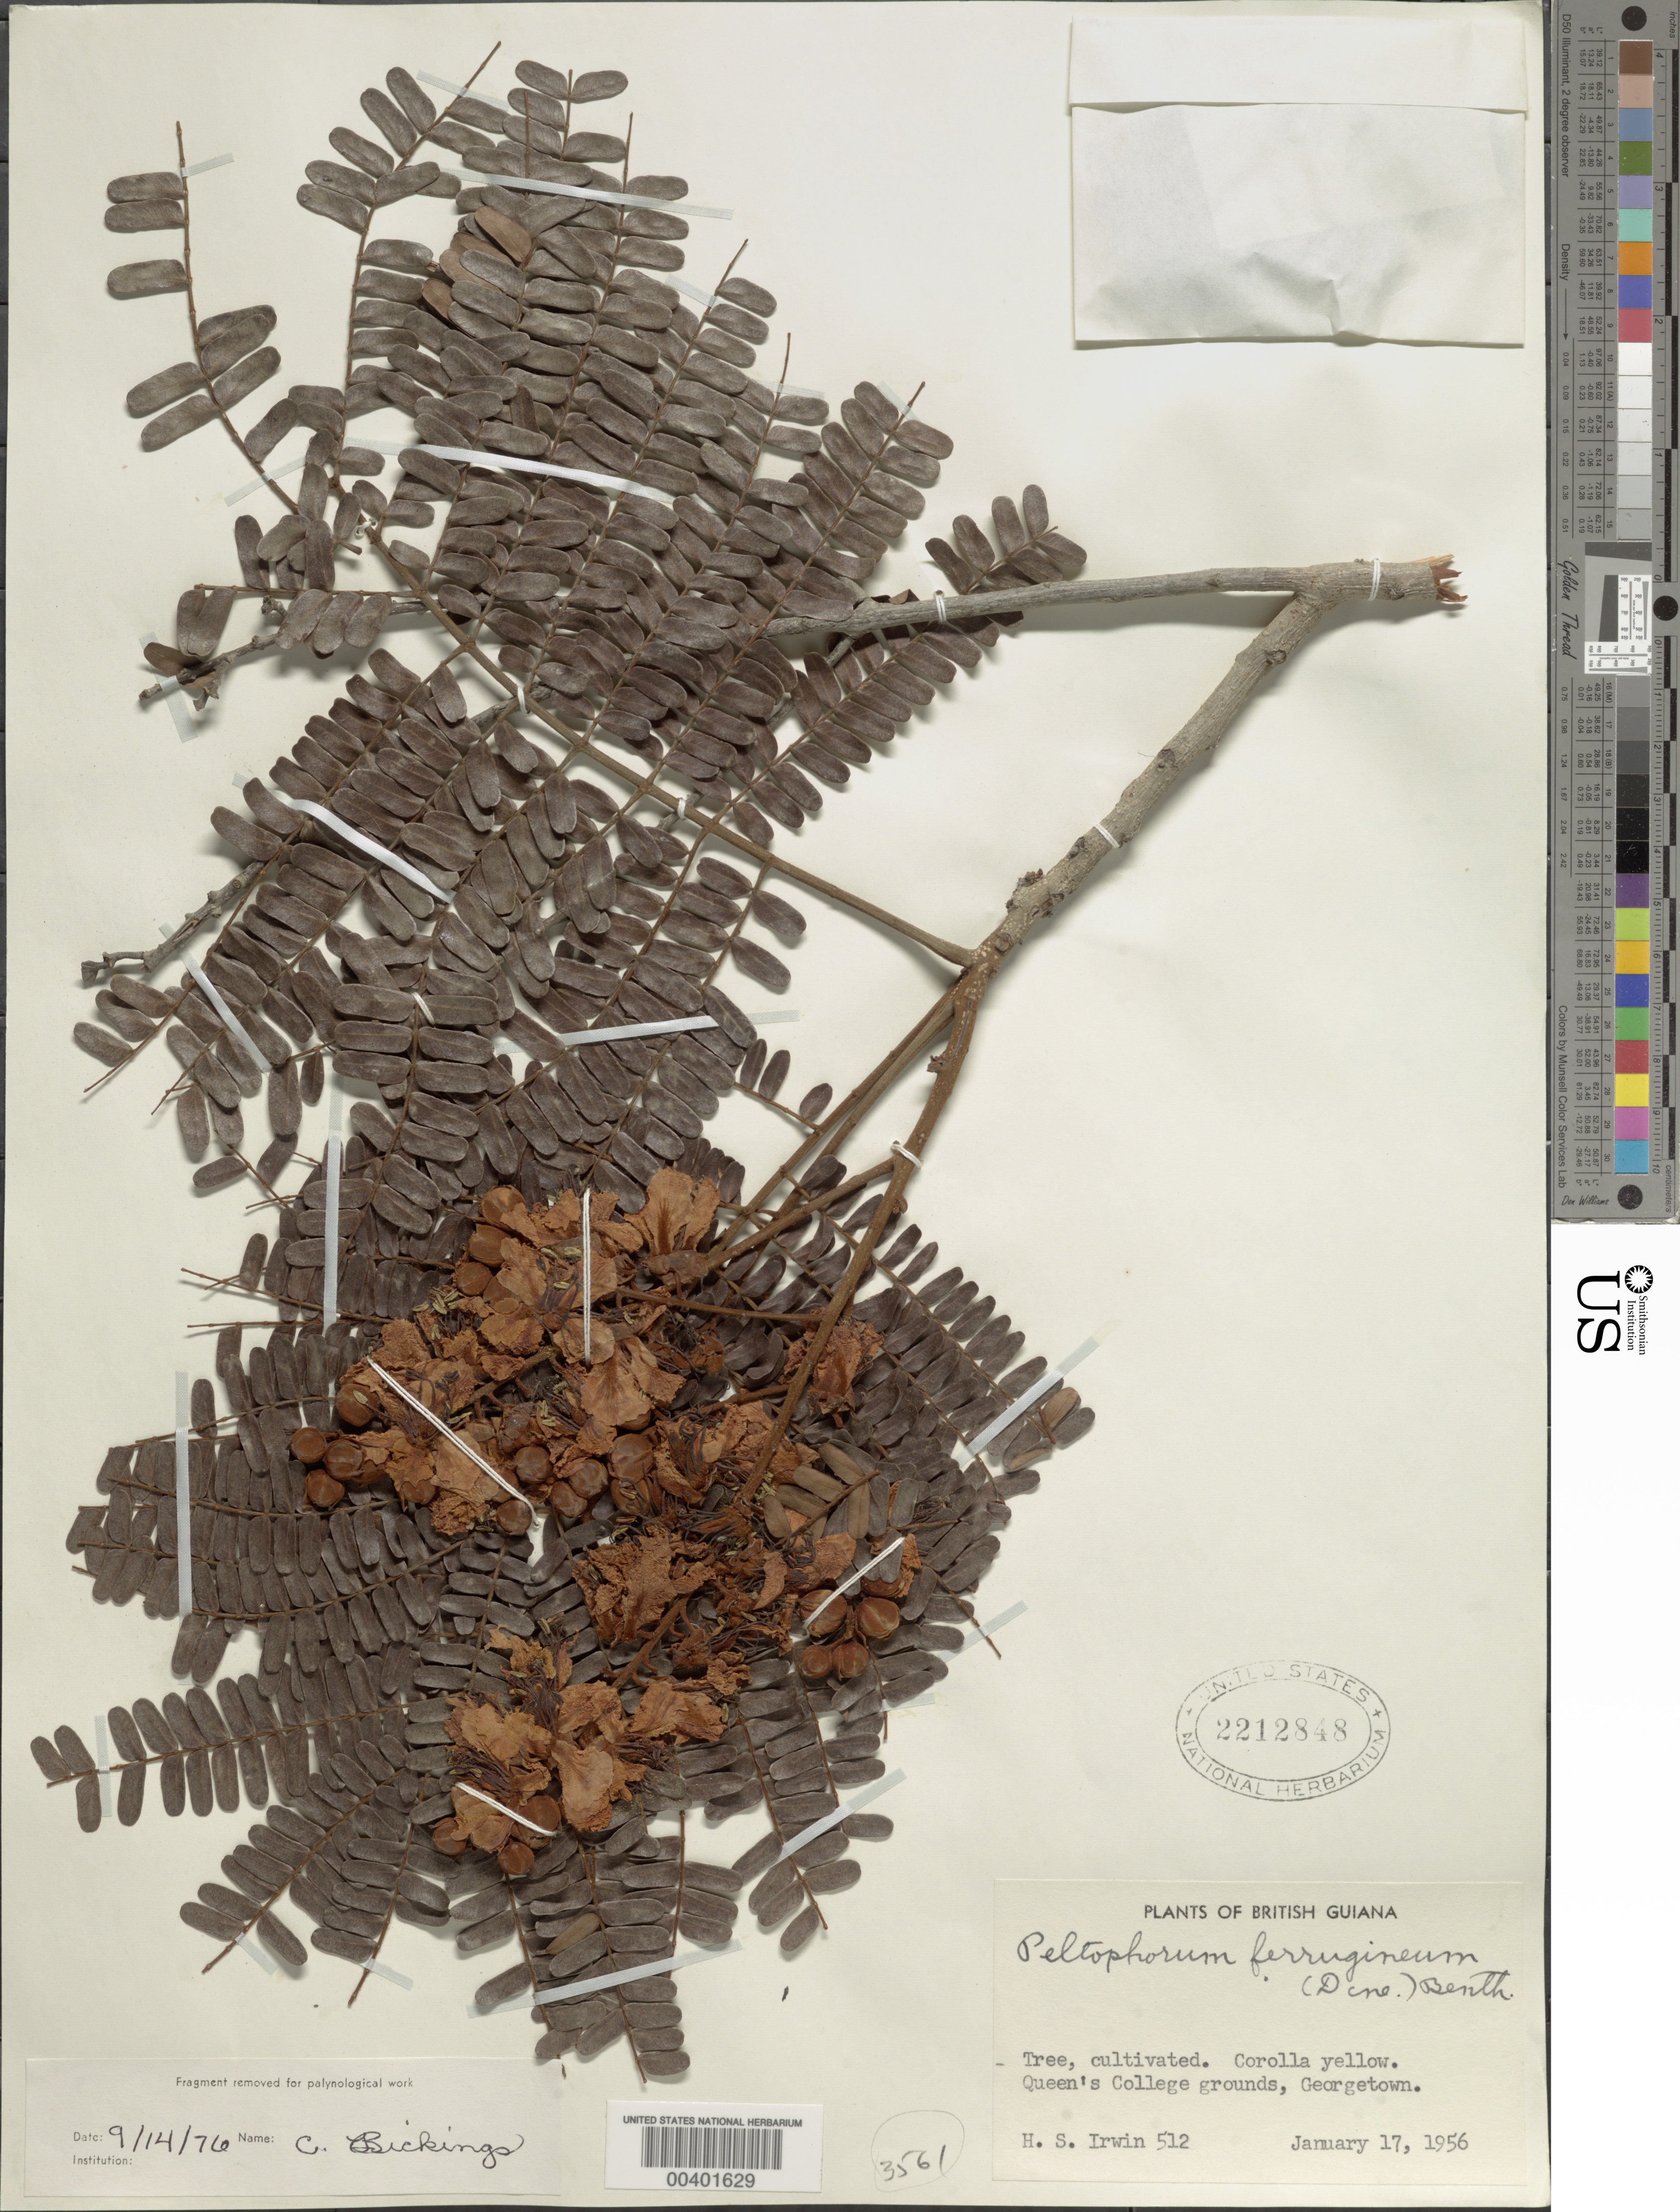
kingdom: Plantae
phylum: Tracheophyta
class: Magnoliopsida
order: Fabales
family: Fabaceae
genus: Peltophorum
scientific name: Peltophorum pterocarpum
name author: (DC.) Backer ex K. Heyne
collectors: H. Irwin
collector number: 512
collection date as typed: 17 Jan 1957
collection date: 1957-01-17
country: Guyana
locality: Queen's college grounds, georgetown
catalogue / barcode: US 2212848